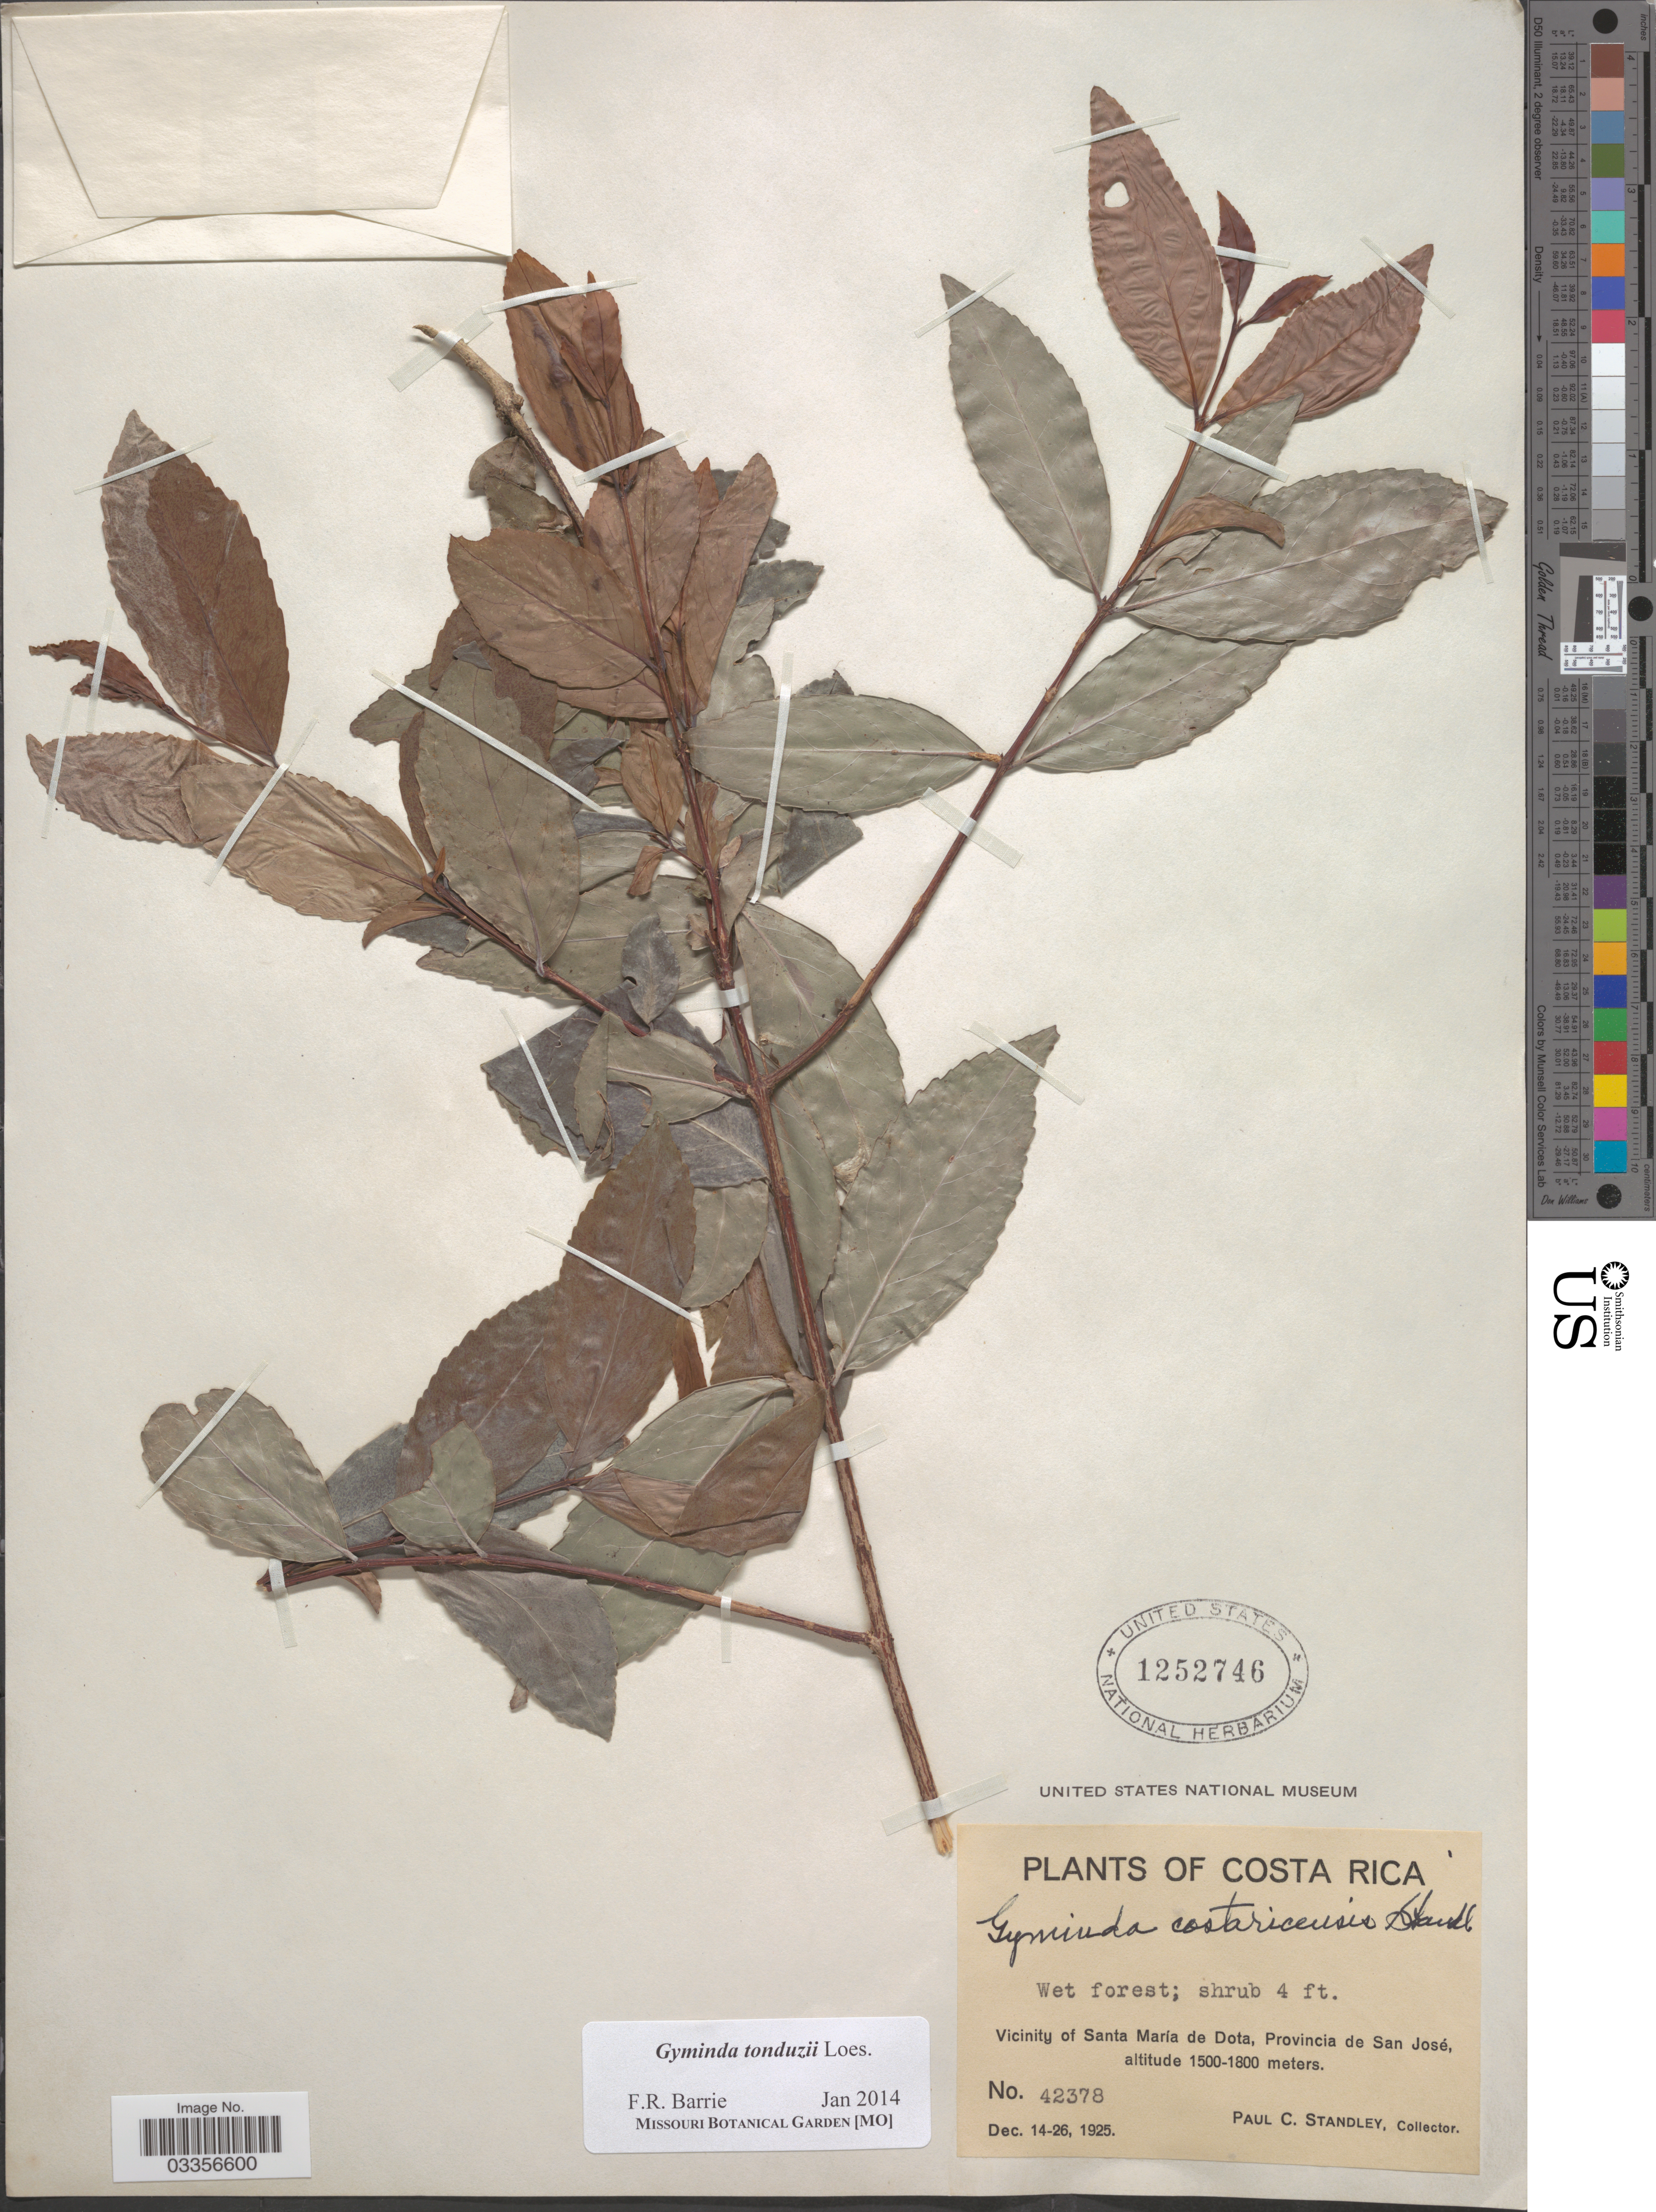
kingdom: Plantae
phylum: Tracheophyta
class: Magnoliopsida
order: Celastrales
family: Celastraceae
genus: Gyminda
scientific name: Gyminda tonduzii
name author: Loes.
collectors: P. C. Standley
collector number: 42378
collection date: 1925-12-14/1925-12-26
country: Costa Rica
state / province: San José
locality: Vicinity of Santa María de Dota.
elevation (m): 1500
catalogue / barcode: US 1252746